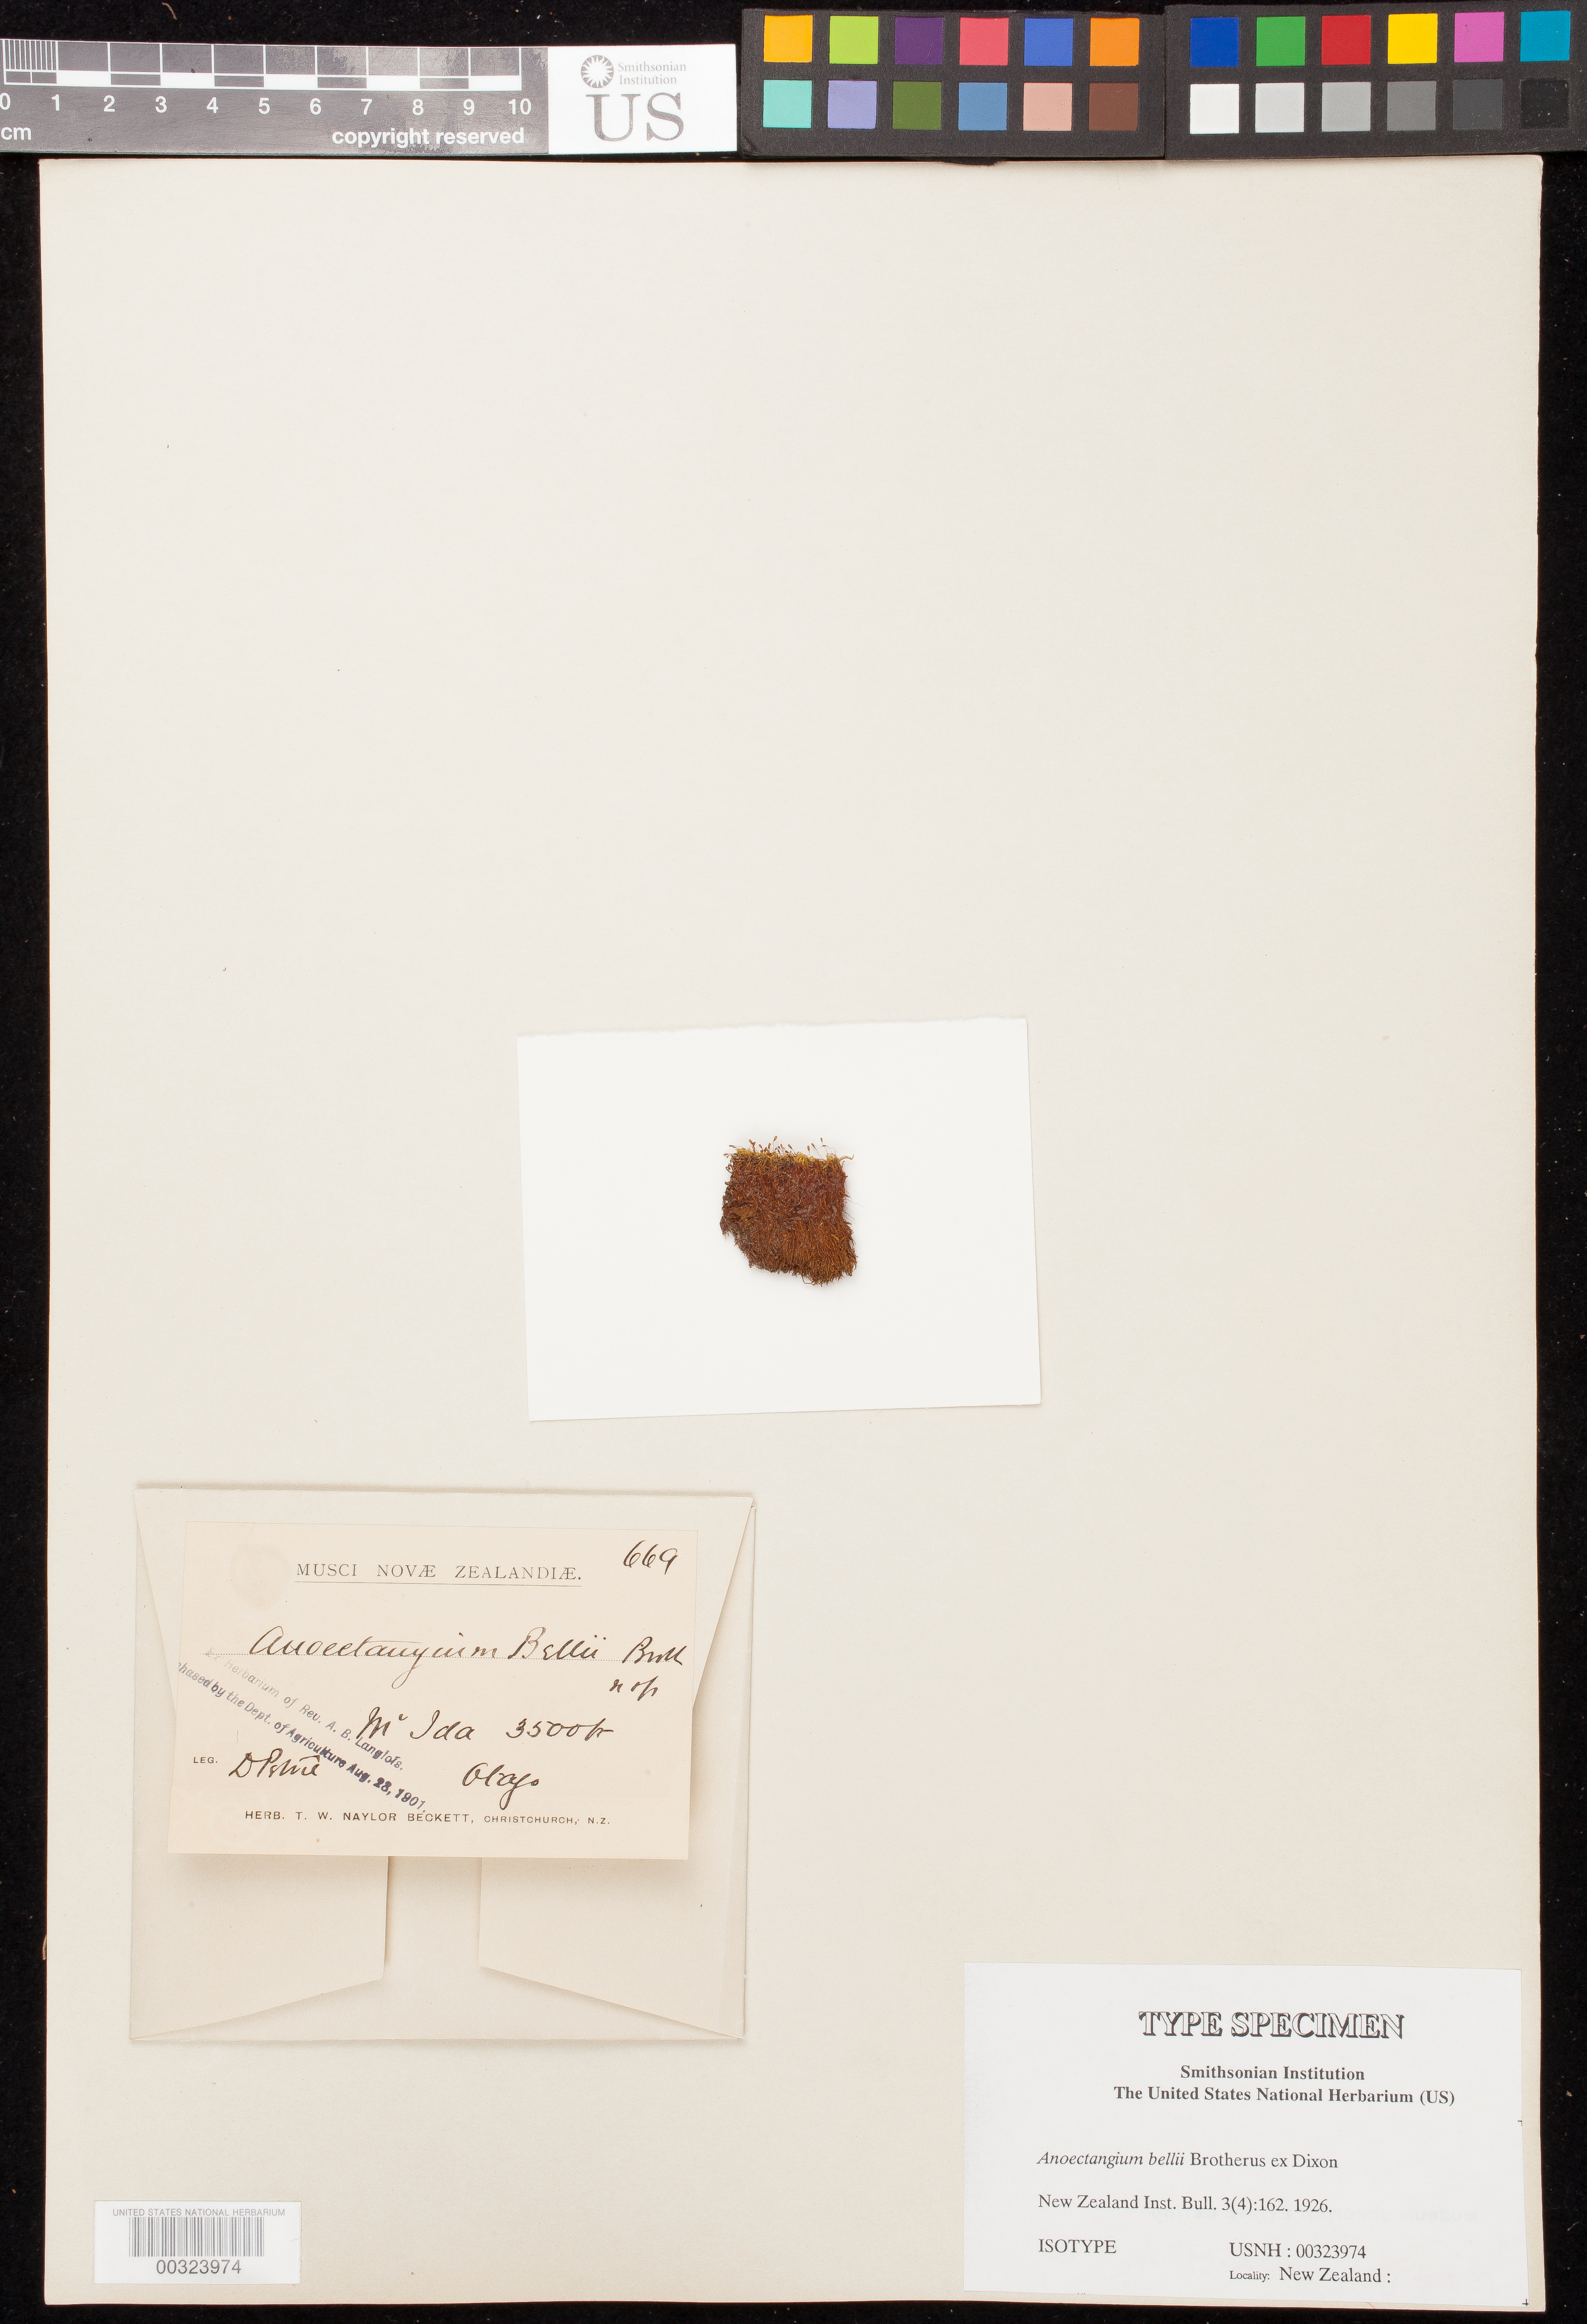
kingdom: Plantae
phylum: Bryophyta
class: Bryopsida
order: Pottiales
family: Pottiaceae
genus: Anoectangium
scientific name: Anoectangium bellii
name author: Broth. ex Dixon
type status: Isotype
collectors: D. Petrie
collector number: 669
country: New Zealand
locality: Mount Ida, Otago.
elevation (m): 1067